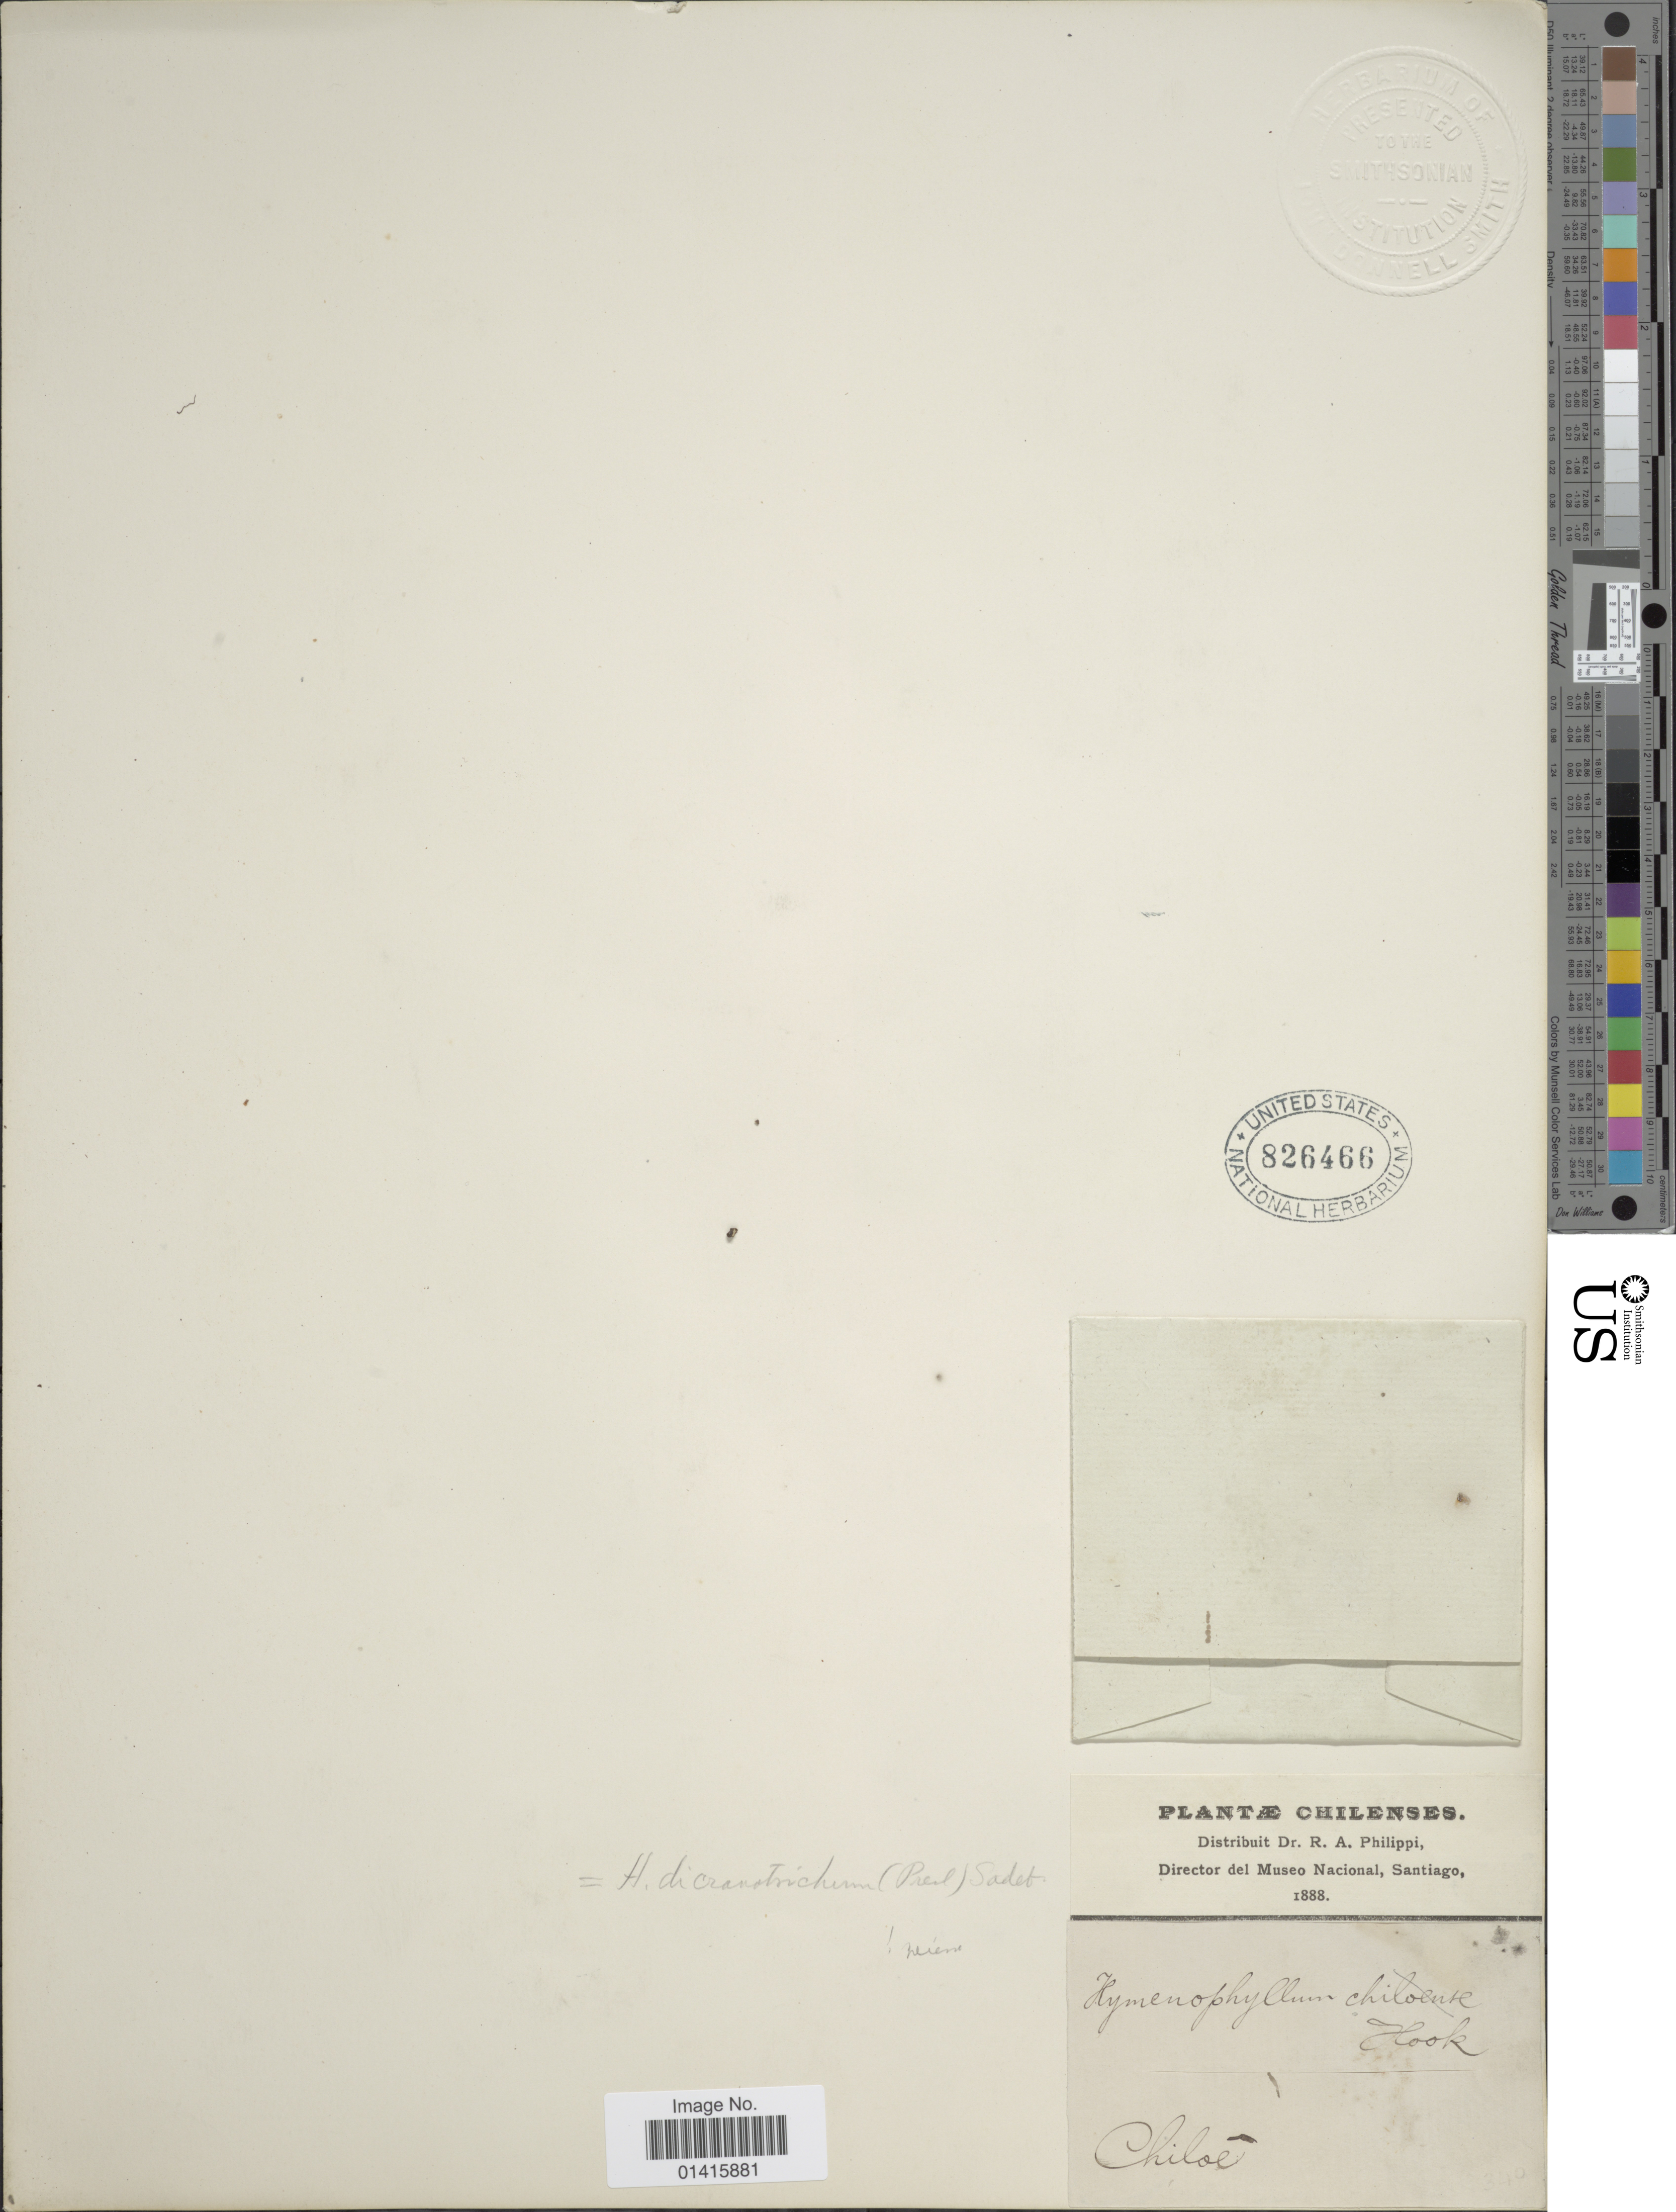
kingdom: Plantae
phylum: Tracheophyta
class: Polypodiopsida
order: Hymenophyllales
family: Hymenophyllaceae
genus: Hymenophyllum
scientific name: Hymenophyllum dicranotrichum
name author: (C. Presl) Sadeb.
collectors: R. A. Philippi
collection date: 1888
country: Chile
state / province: Arica y Parinacota (XV)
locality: Chiloé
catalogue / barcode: US 826466